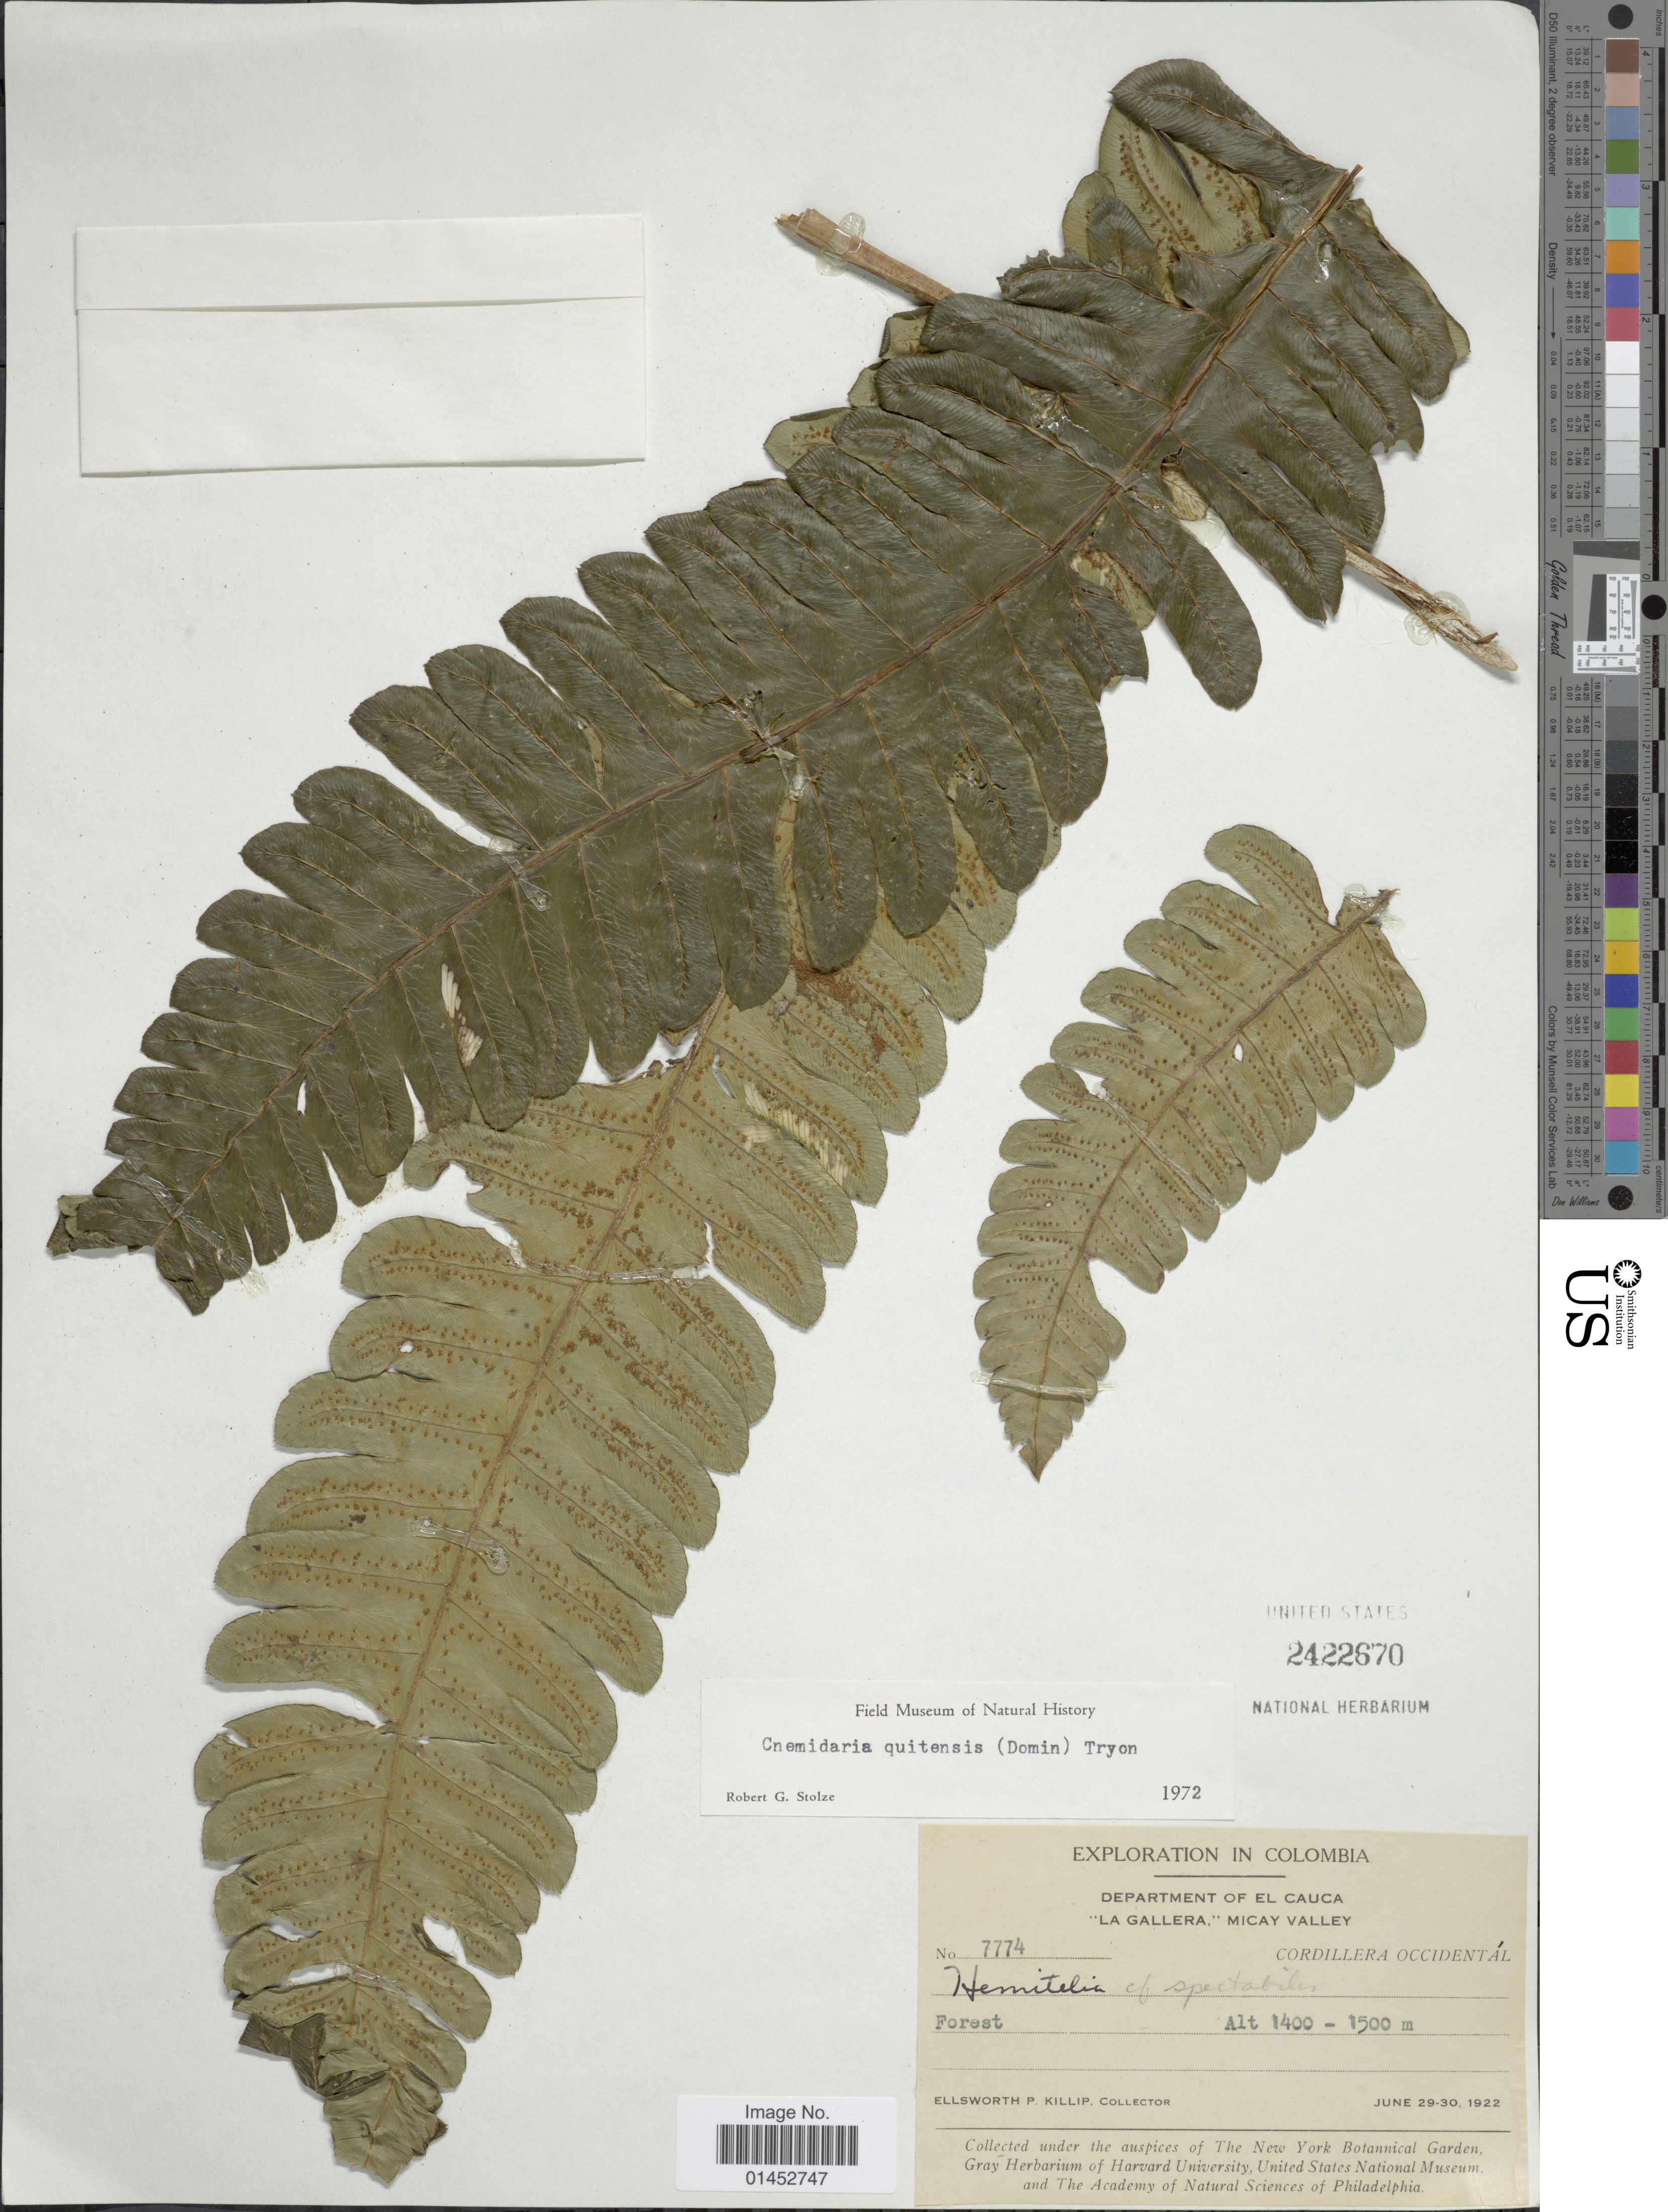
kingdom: Plantae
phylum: Tracheophyta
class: Polypodiopsida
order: Cyatheales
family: Cyatheaceae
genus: Cyathea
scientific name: Cyathea quitensis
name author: C. Chr.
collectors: E. P. Killip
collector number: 7774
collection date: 1922-06-29/1922-06-30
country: Colombia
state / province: Cauca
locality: Department El Cauca 'La Gallera,' Micay Valley, Cordillera Occidental, Forest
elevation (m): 1400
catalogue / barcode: US 2422670